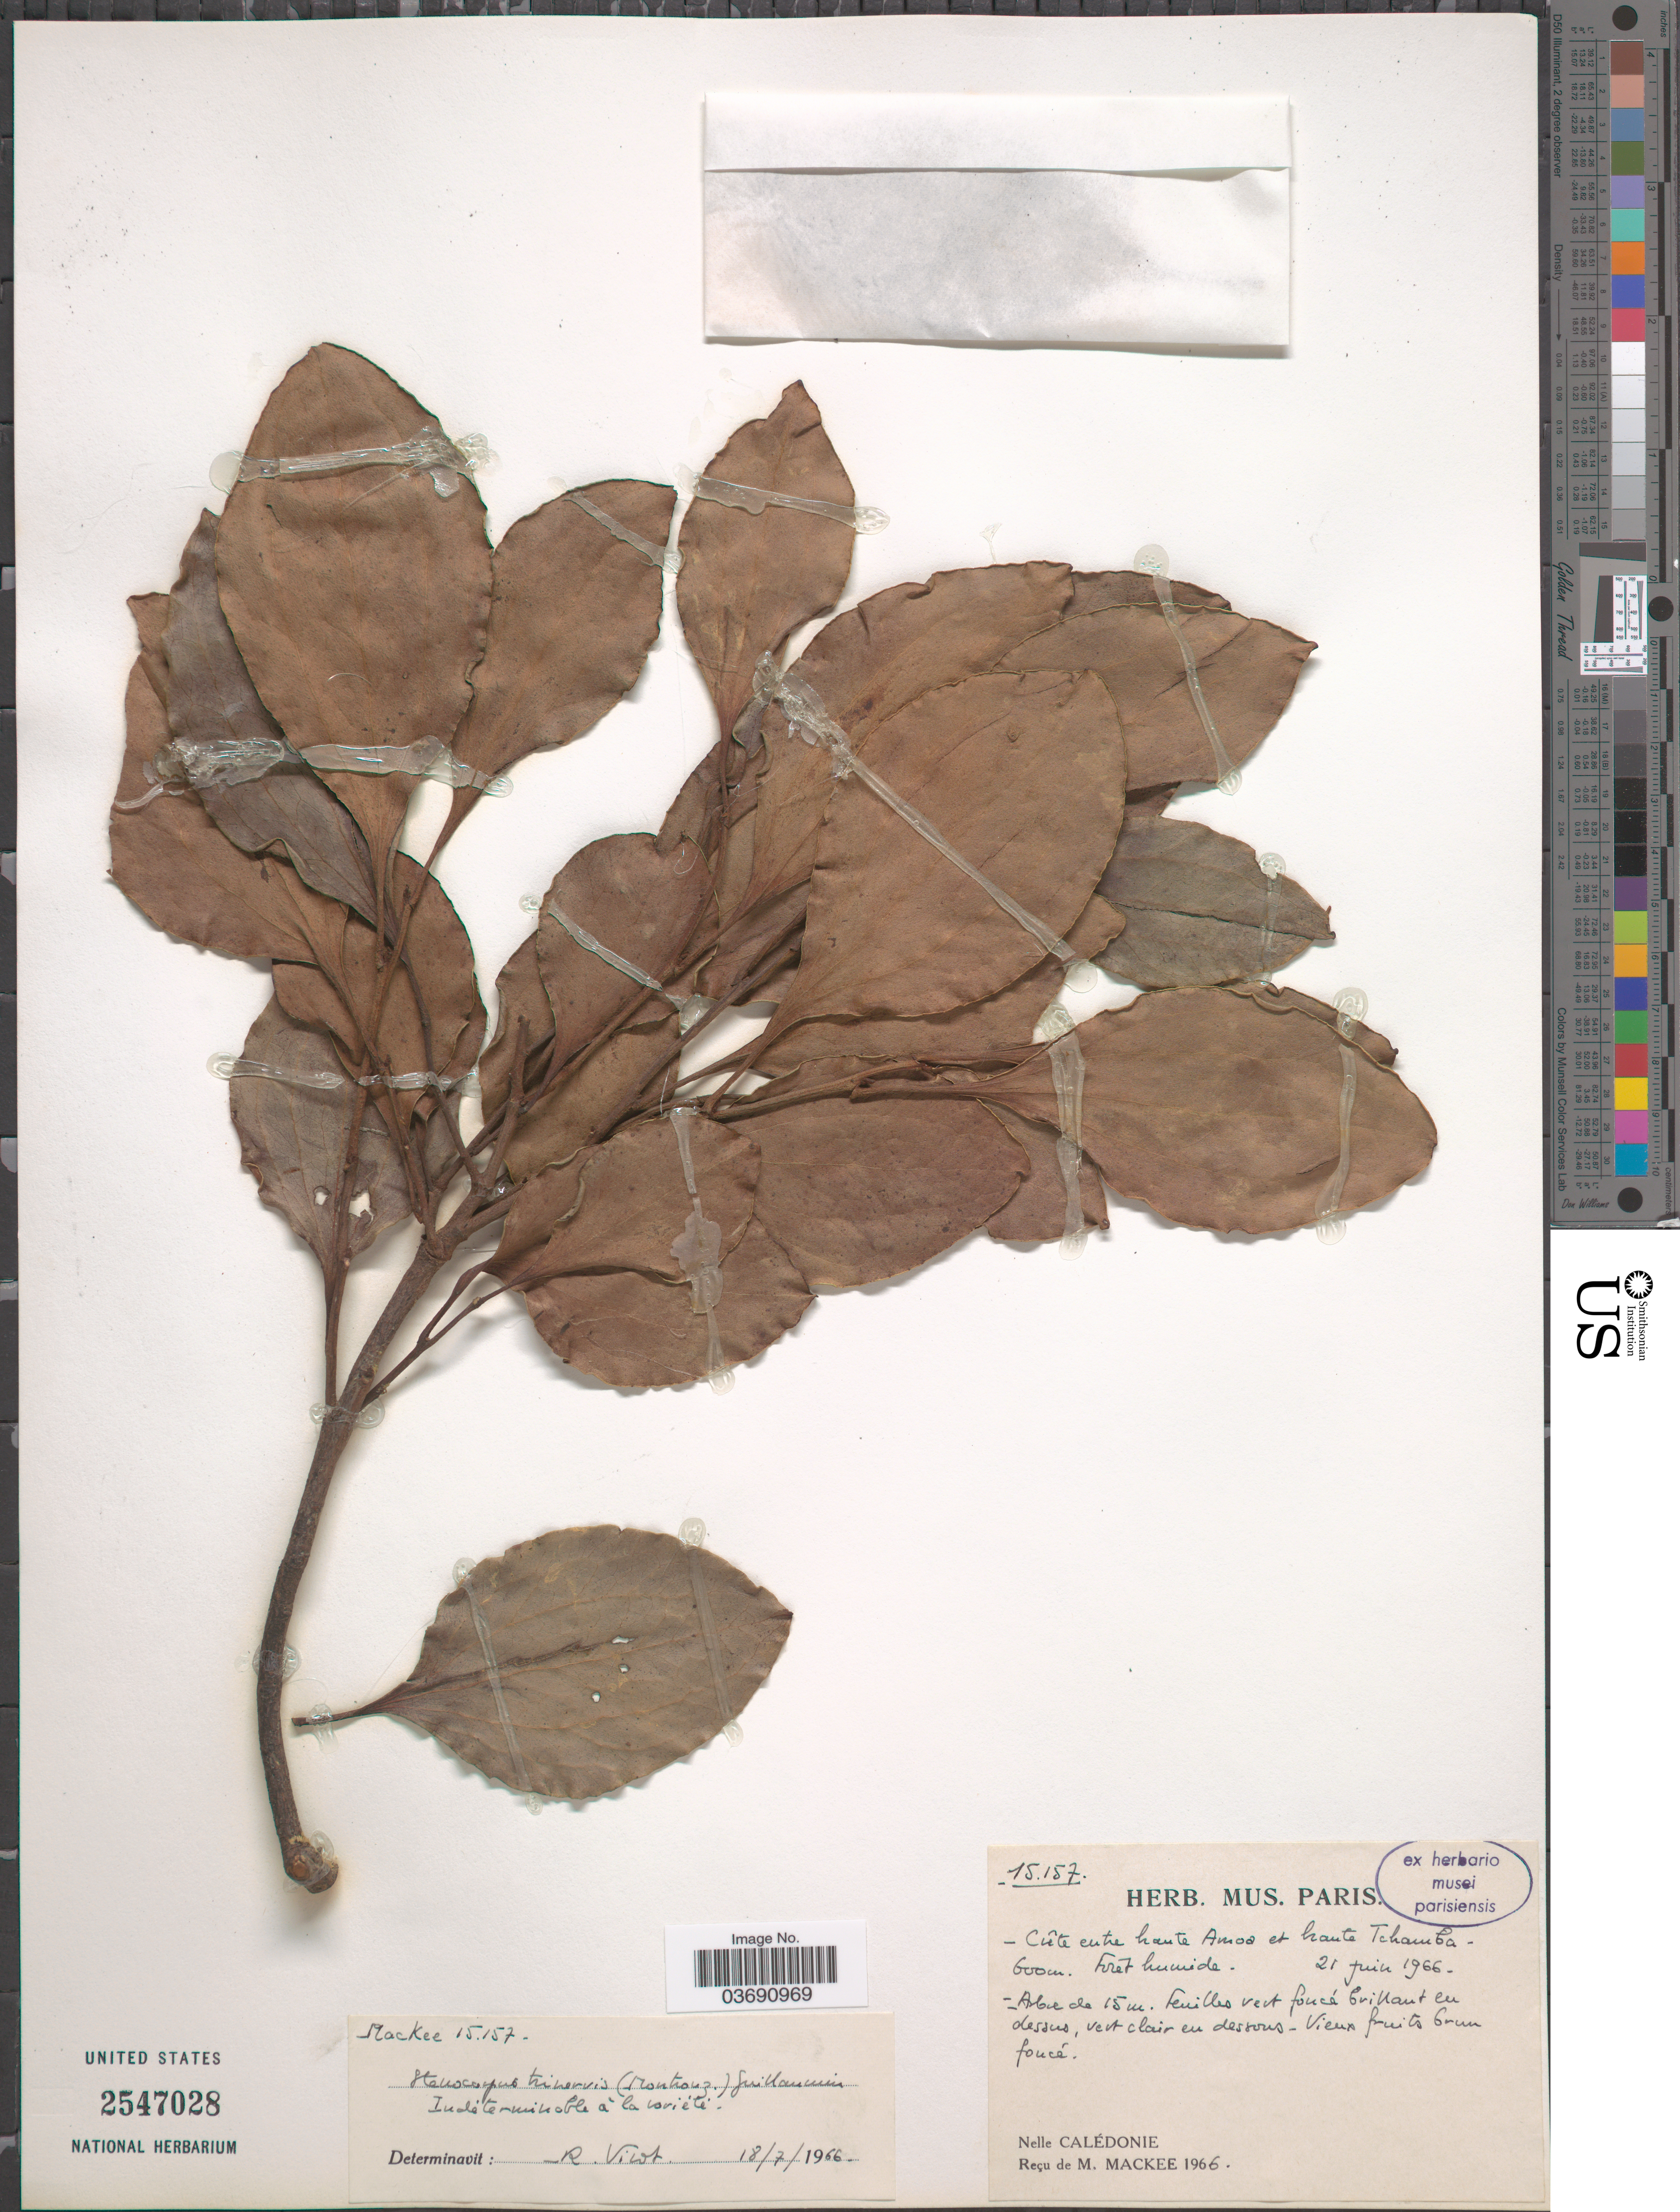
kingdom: Plantae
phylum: Tracheophyta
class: Magnoliopsida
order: Proteales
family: Proteaceae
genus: Stenocarpus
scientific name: Stenocarpus trinervis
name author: (Montrouz.) Guillaumin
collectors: M. Mackee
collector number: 15157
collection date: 1966-06-21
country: New Caledonia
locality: Crête entre haute Amoa et haute Tchamba. Nelle Calédonie.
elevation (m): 600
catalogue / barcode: US 2547028